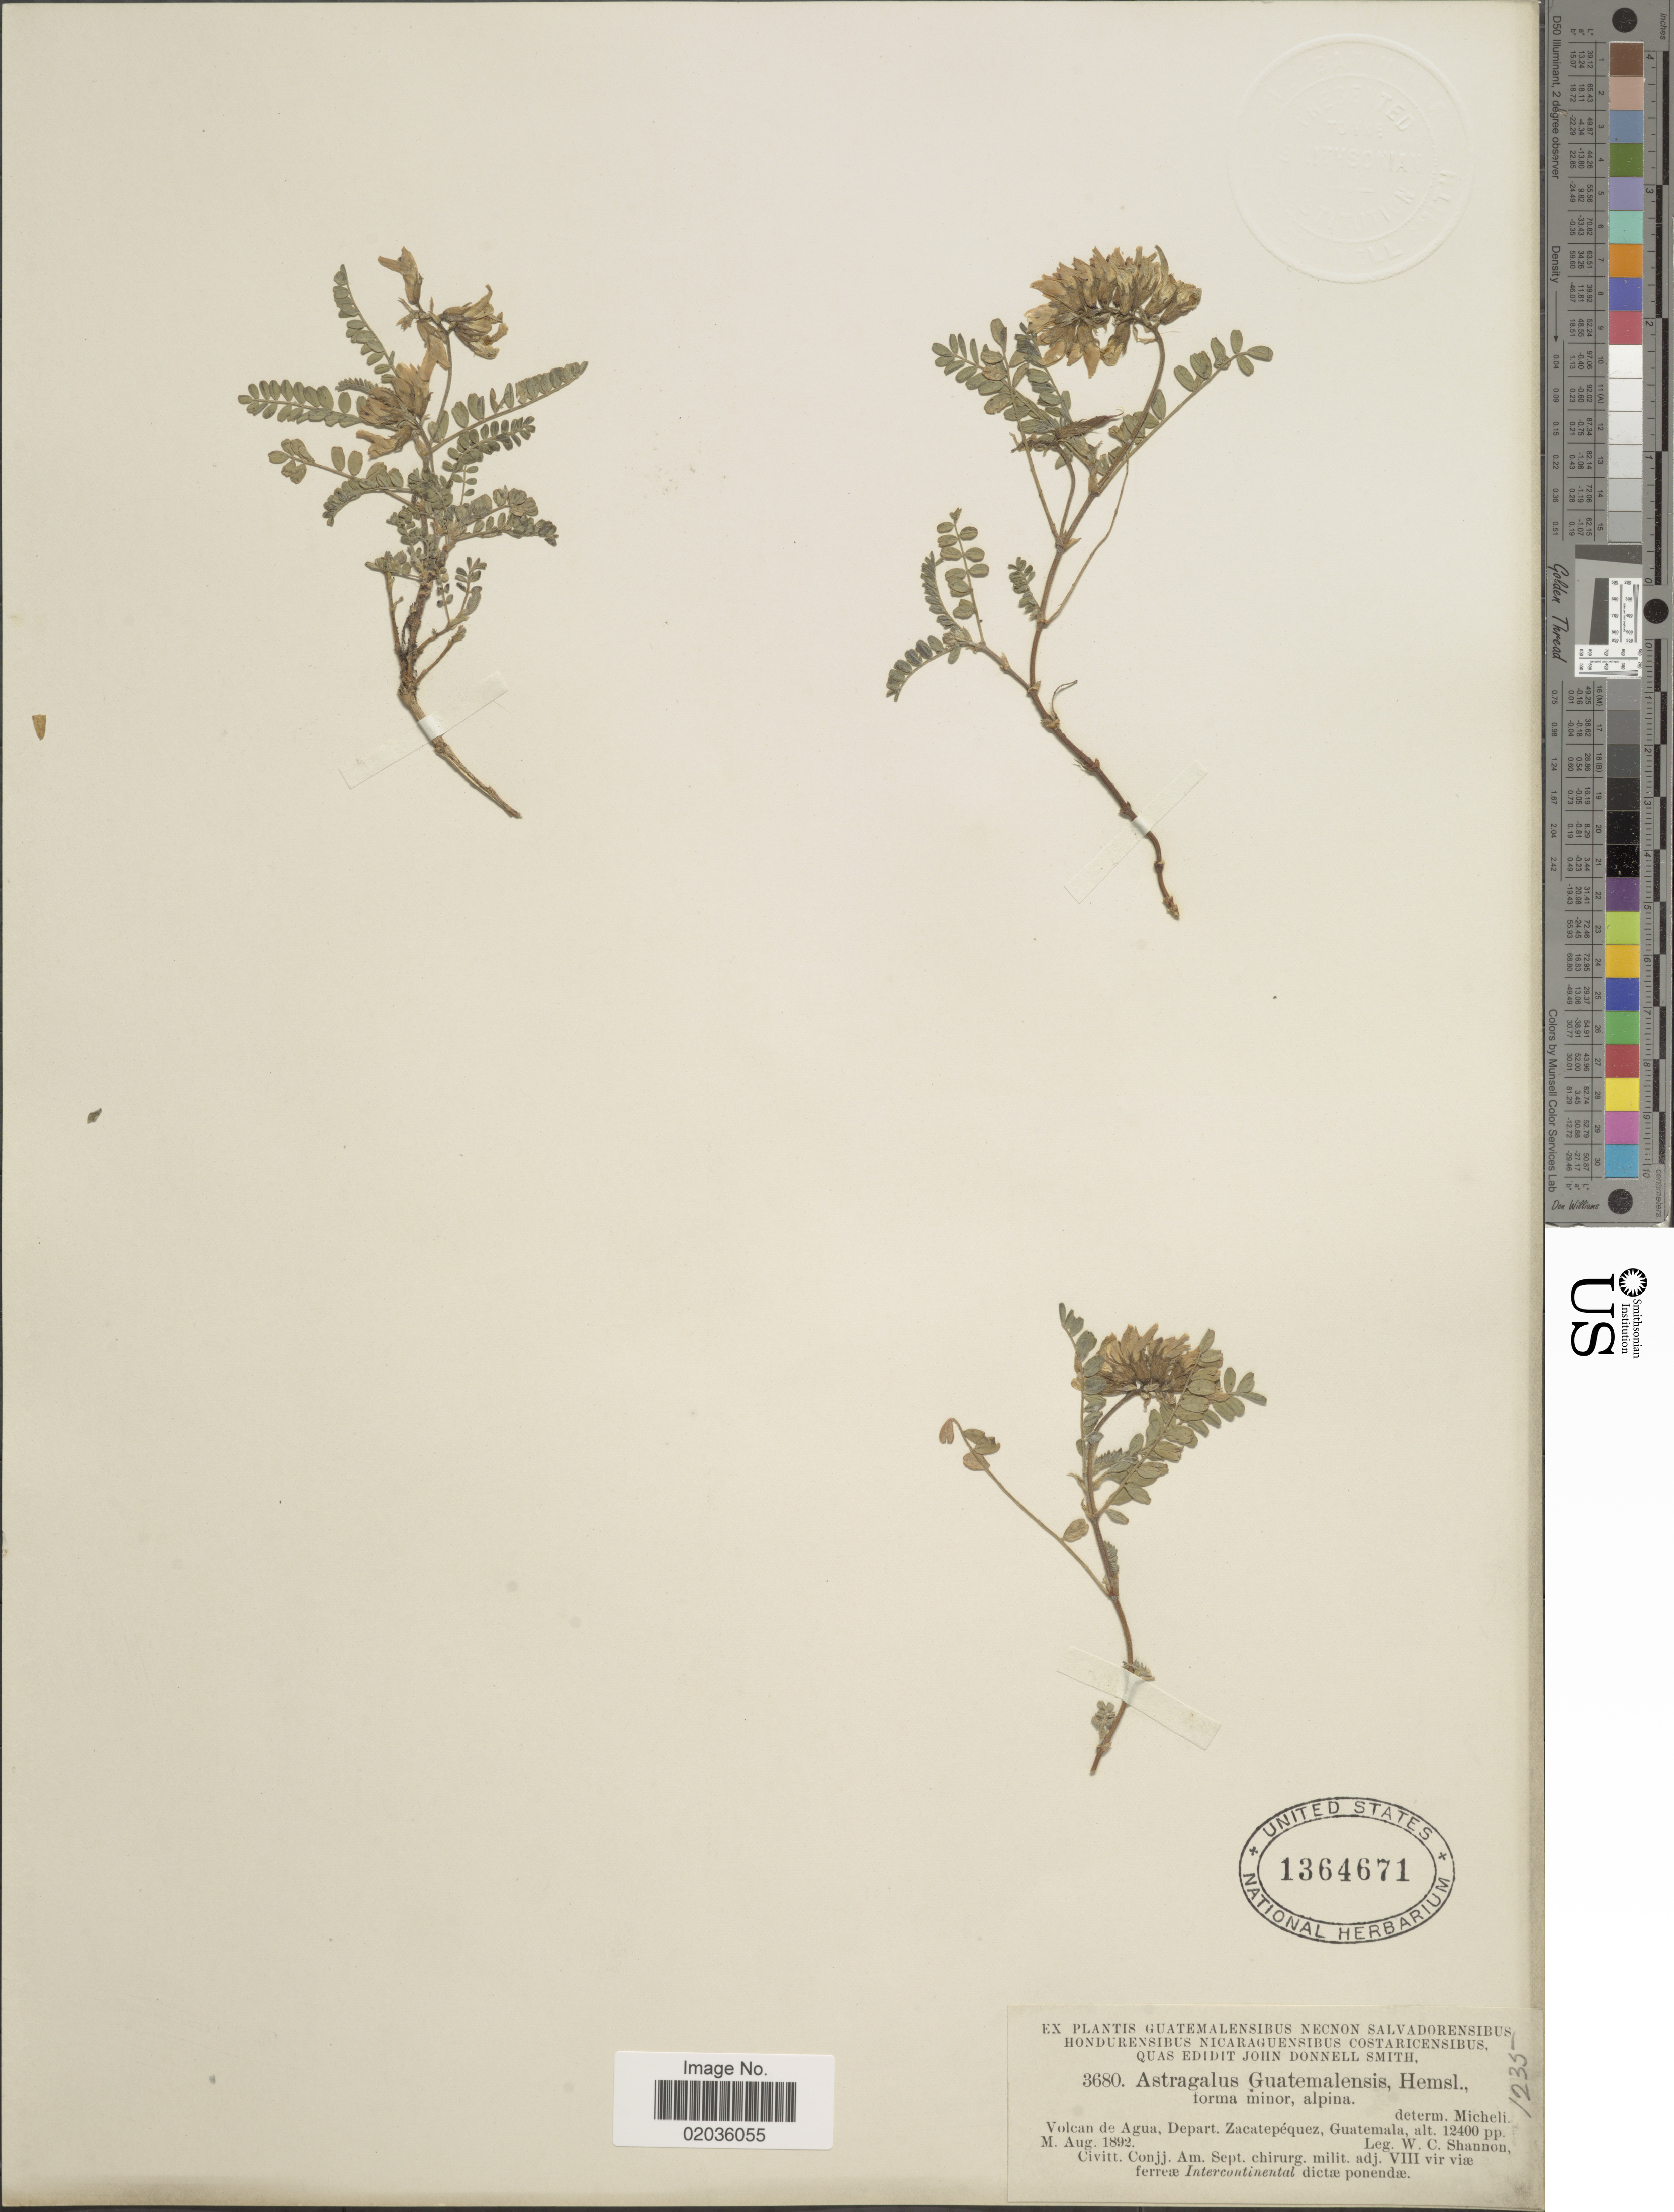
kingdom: Plantae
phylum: Tracheophyta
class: Magnoliopsida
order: Fabales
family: Fabaceae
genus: Astragalus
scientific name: Astragalus guatemalensis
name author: Hemsl.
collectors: W. C. Shannon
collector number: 3680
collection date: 1892-08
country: Guatemala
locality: Volcan de Agua, Depart de Zacatepequez, Guatemala.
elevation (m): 3780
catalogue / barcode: US 1364671